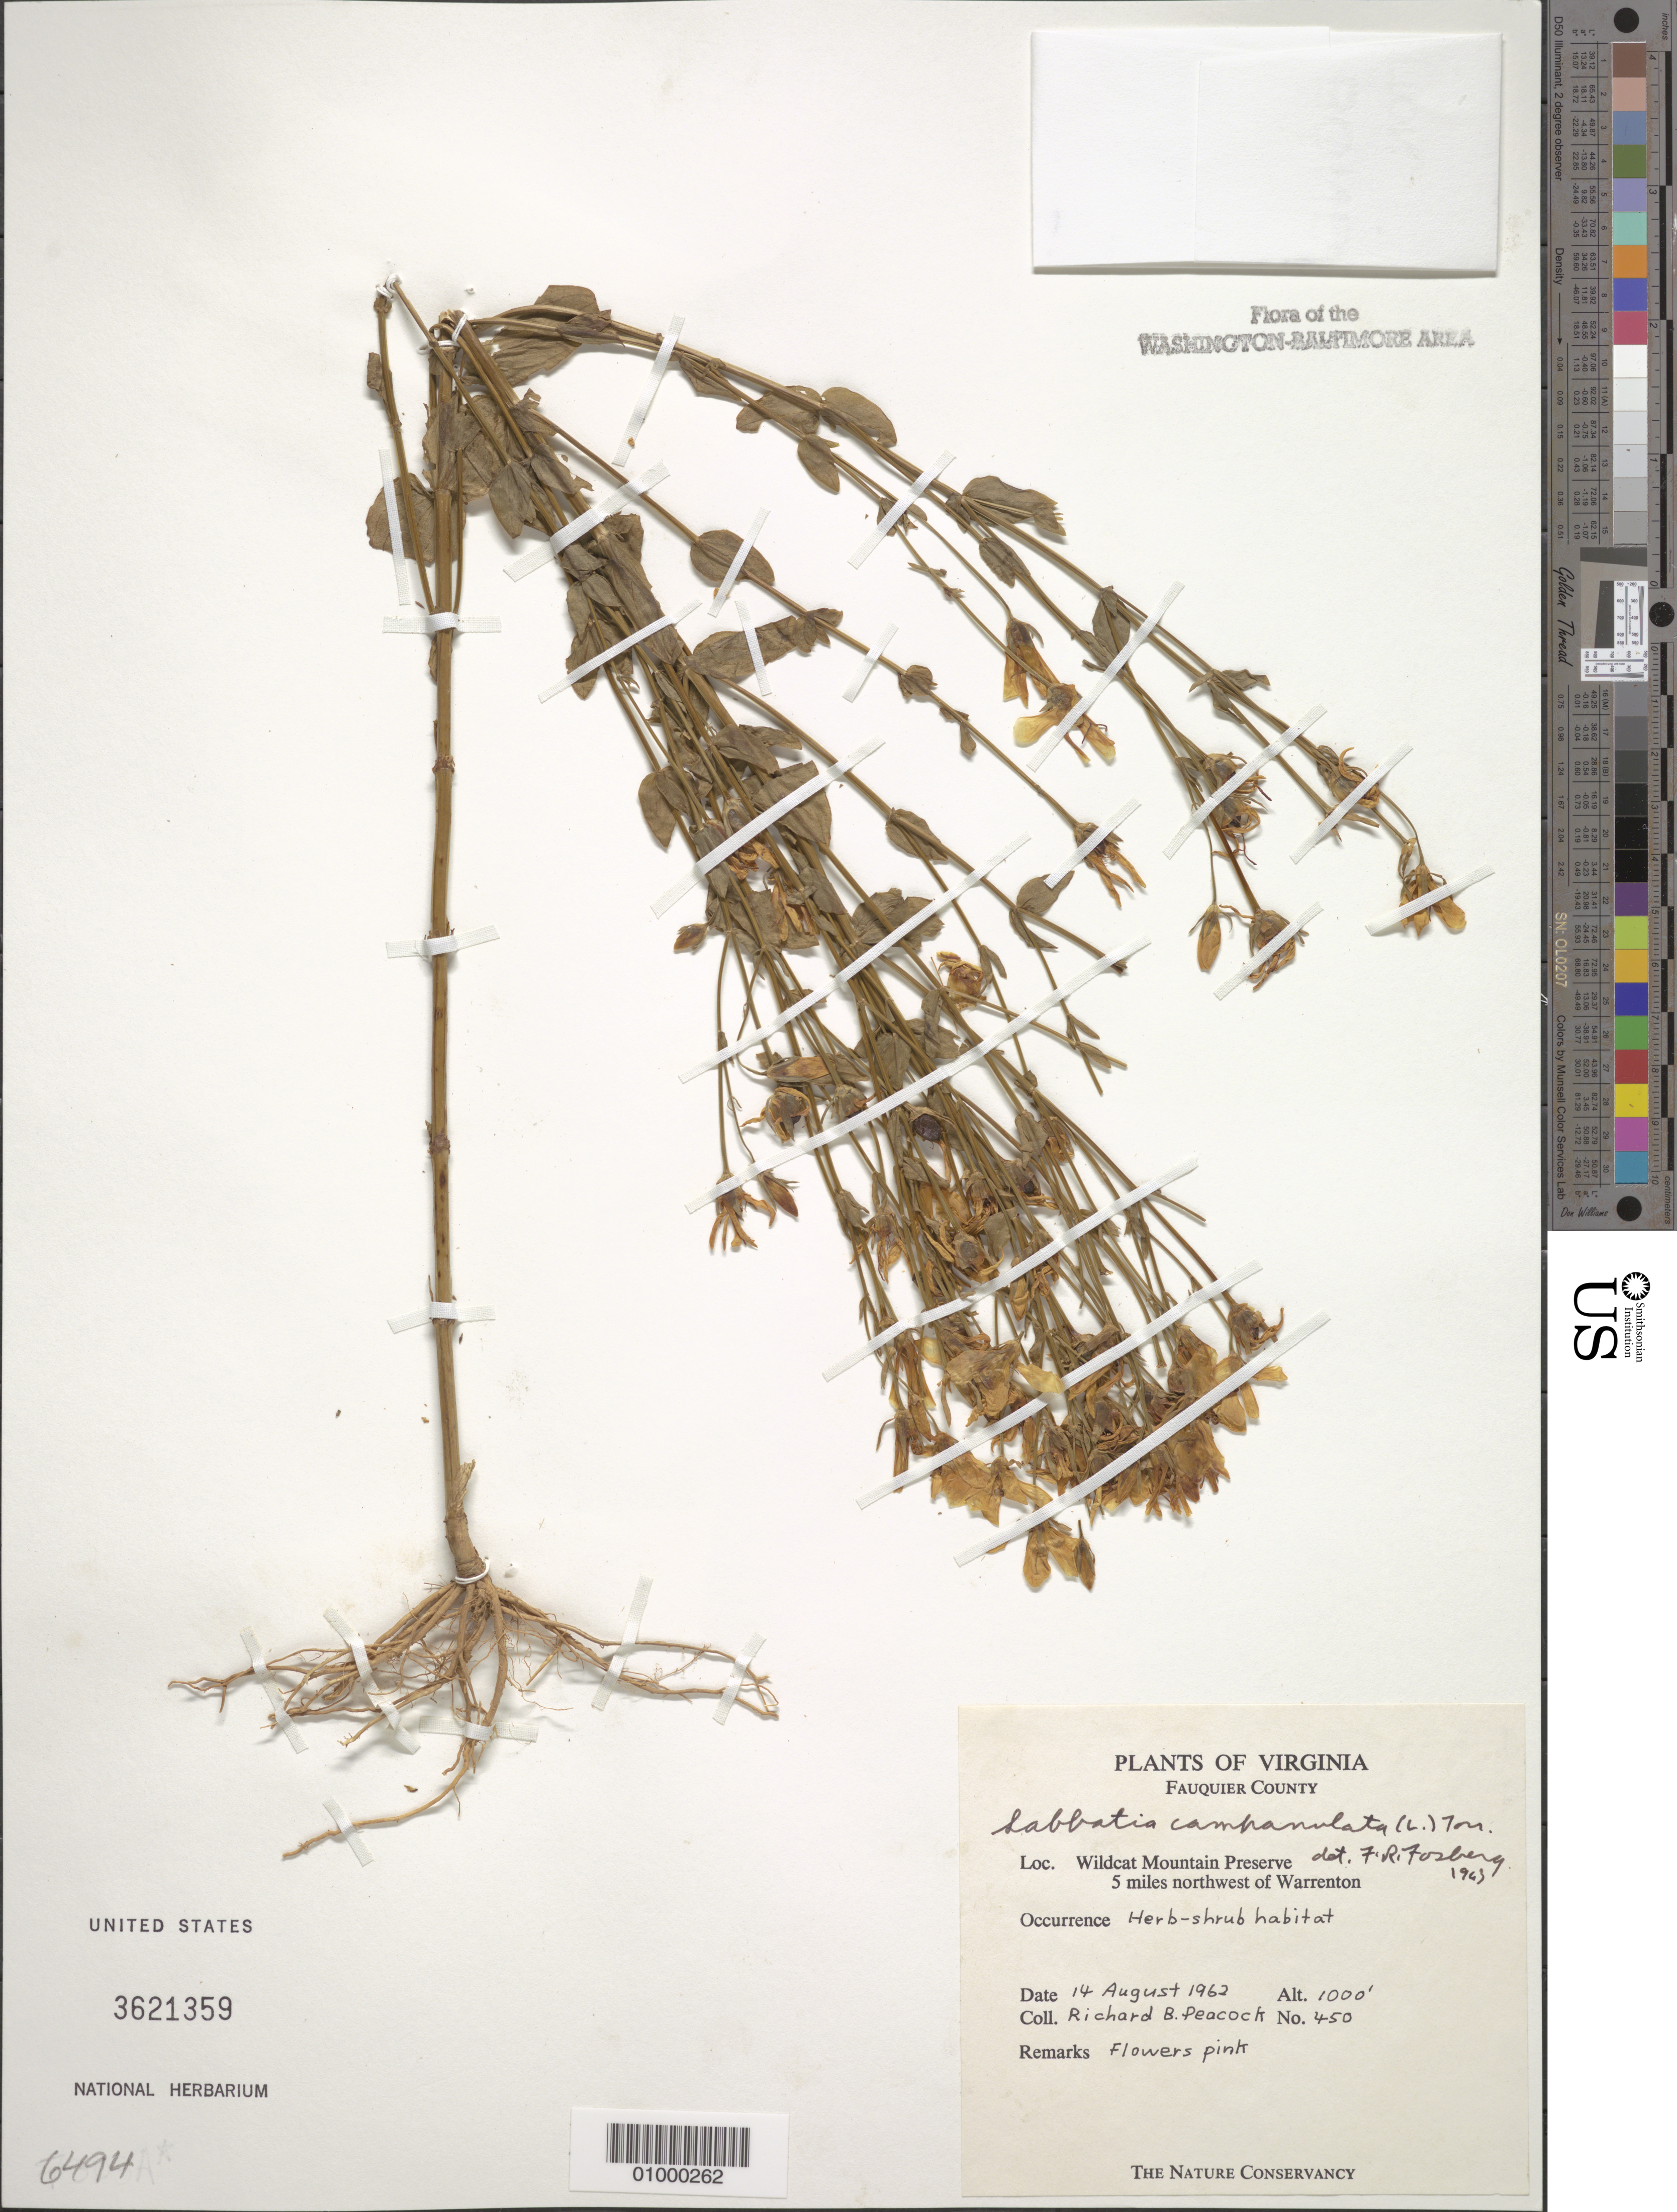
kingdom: Plantae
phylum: Tracheophyta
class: Magnoliopsida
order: Gentianales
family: Gentianaceae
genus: Sabatia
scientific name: Sabatia campanulata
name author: (L.) Torr.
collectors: R. Peacock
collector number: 450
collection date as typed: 14 Aug 1962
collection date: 1962-08-14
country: United States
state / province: Virginia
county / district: Fauquier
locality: Wildcat Mountain Preserve, 5 miles northwest of Warrenton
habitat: herb-shrub habitat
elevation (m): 305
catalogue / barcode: US 3621359